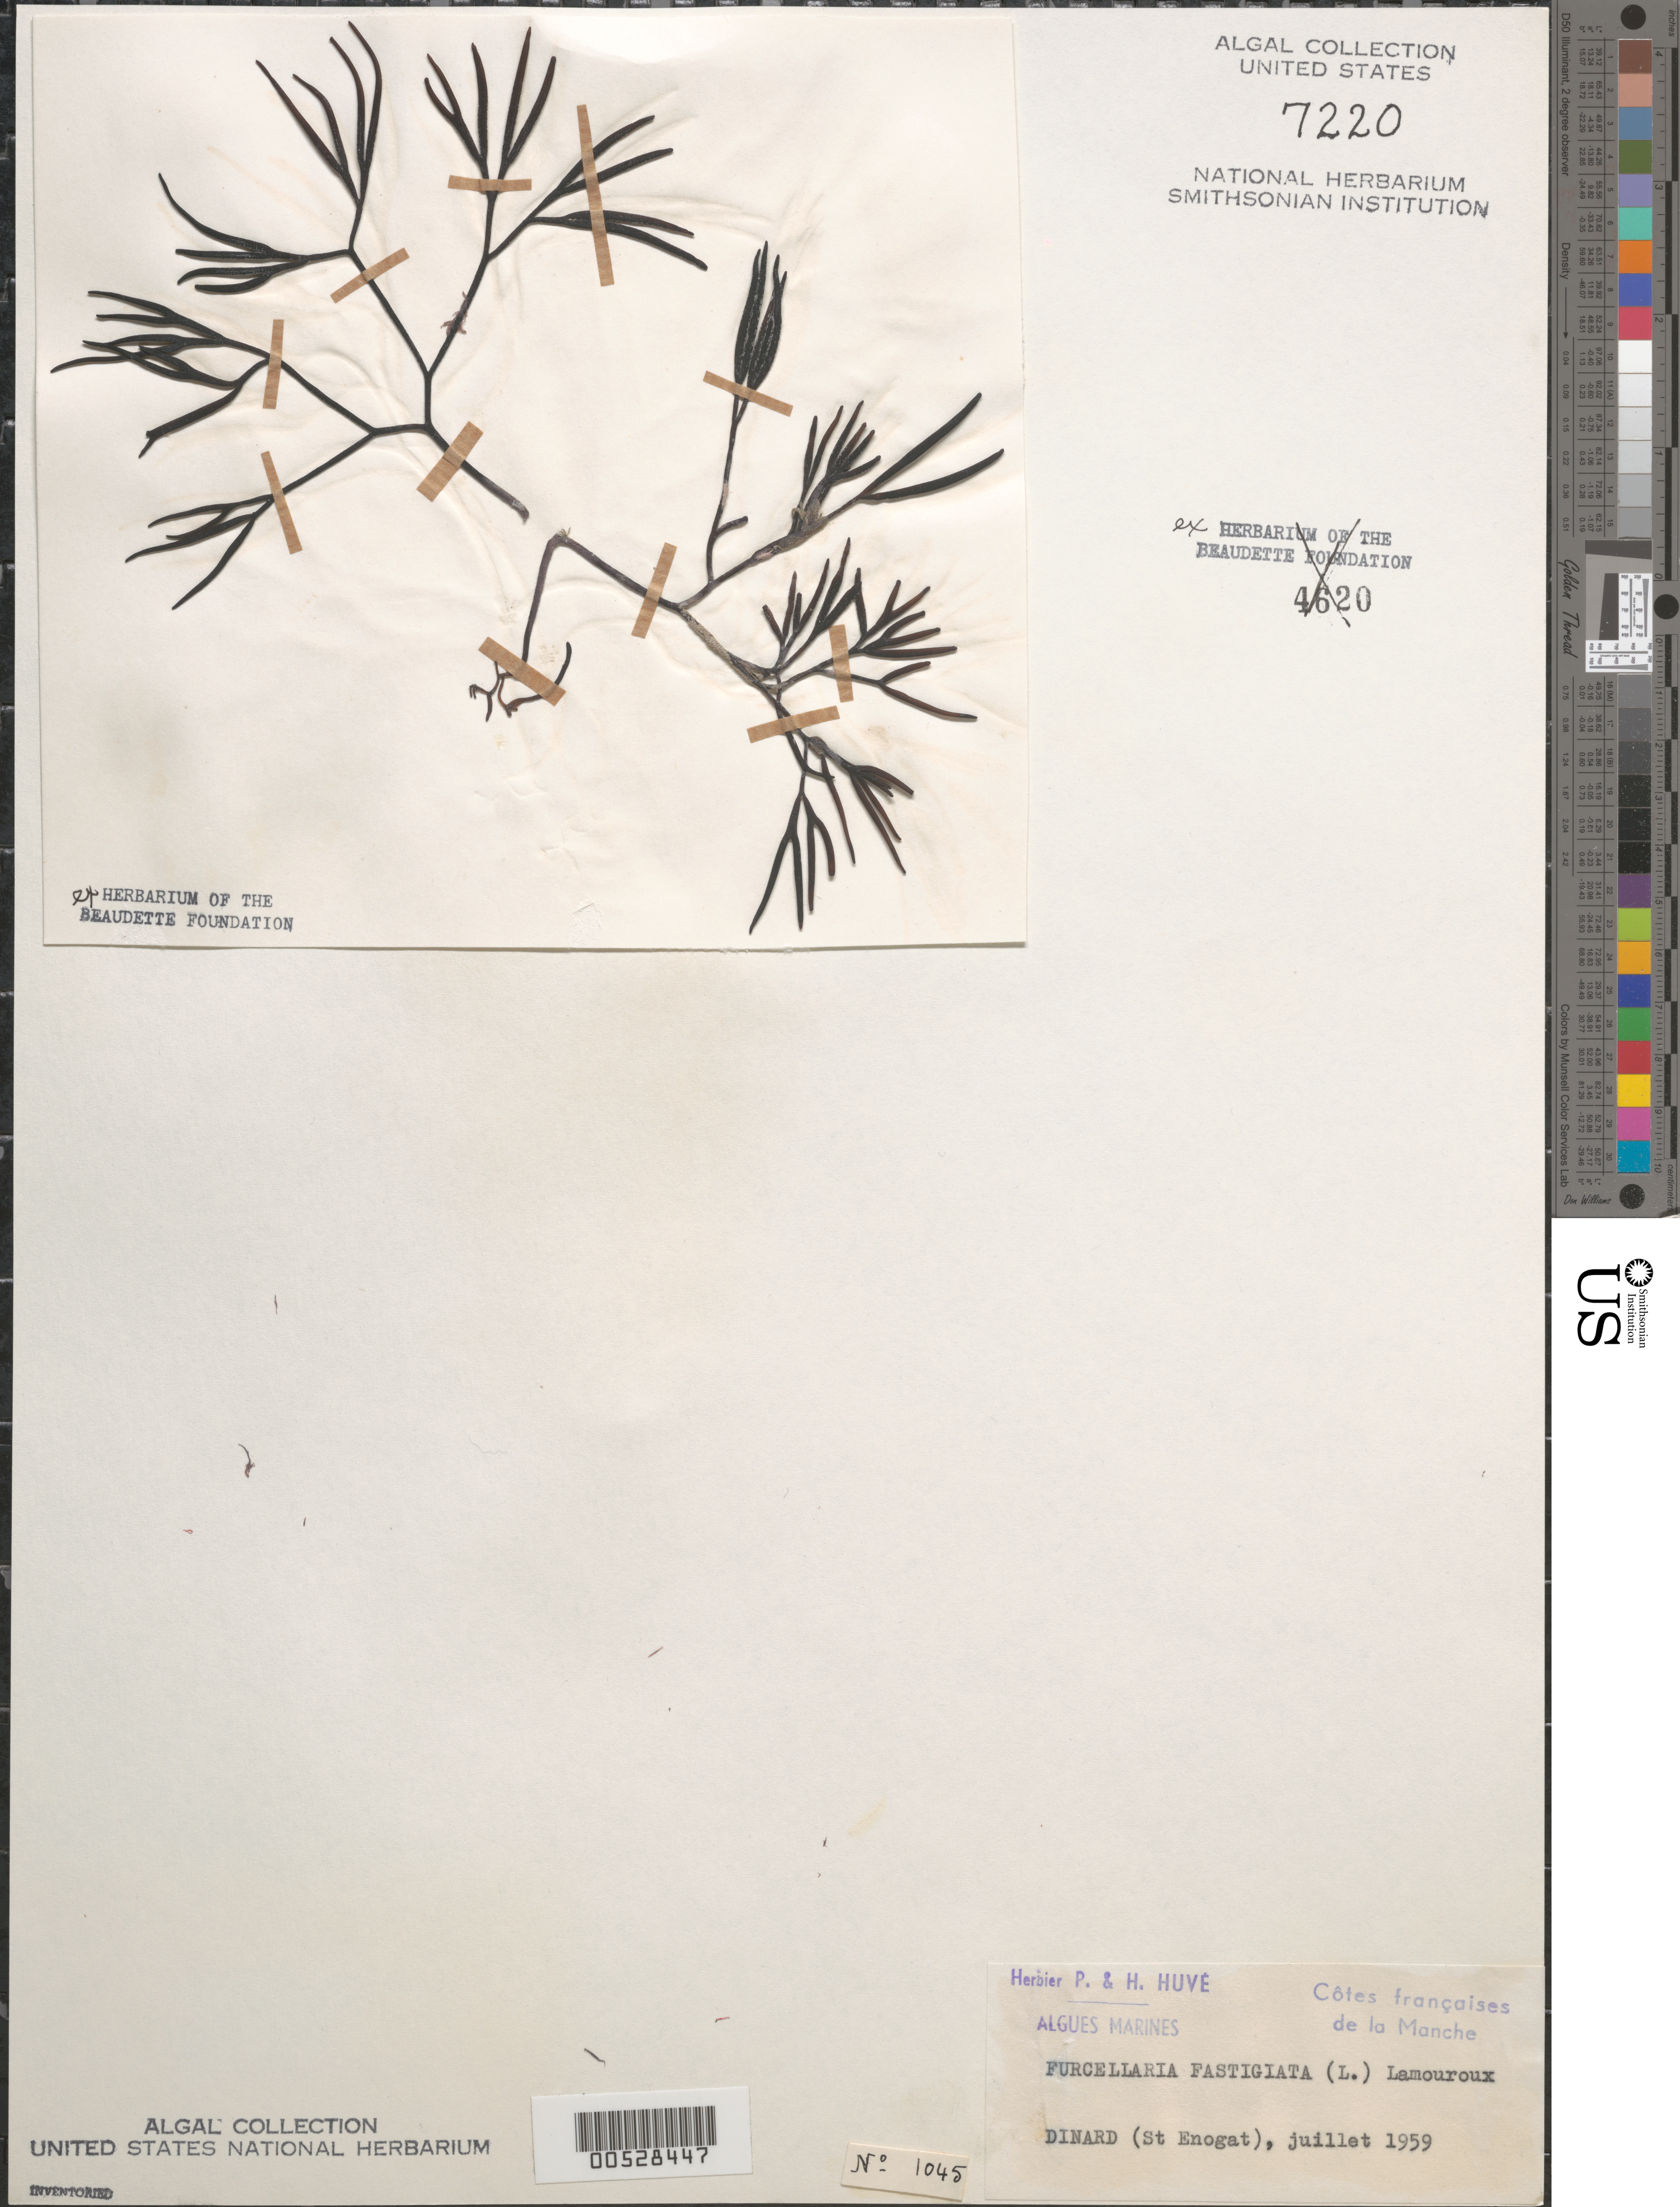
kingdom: Plantae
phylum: Rhodophyta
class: Florideophyceae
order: Gigartinales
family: Furcellariaceae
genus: Furcellaria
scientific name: Furcellaria lumbricalis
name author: (Hudson) J.V.Lamouroux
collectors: P. Huve & H. Huve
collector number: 1045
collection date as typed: Jul 1959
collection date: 1959-07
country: France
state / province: Bretagne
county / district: Ille-et-Vilaine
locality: St. Enogat, Dinard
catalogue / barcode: US 7220